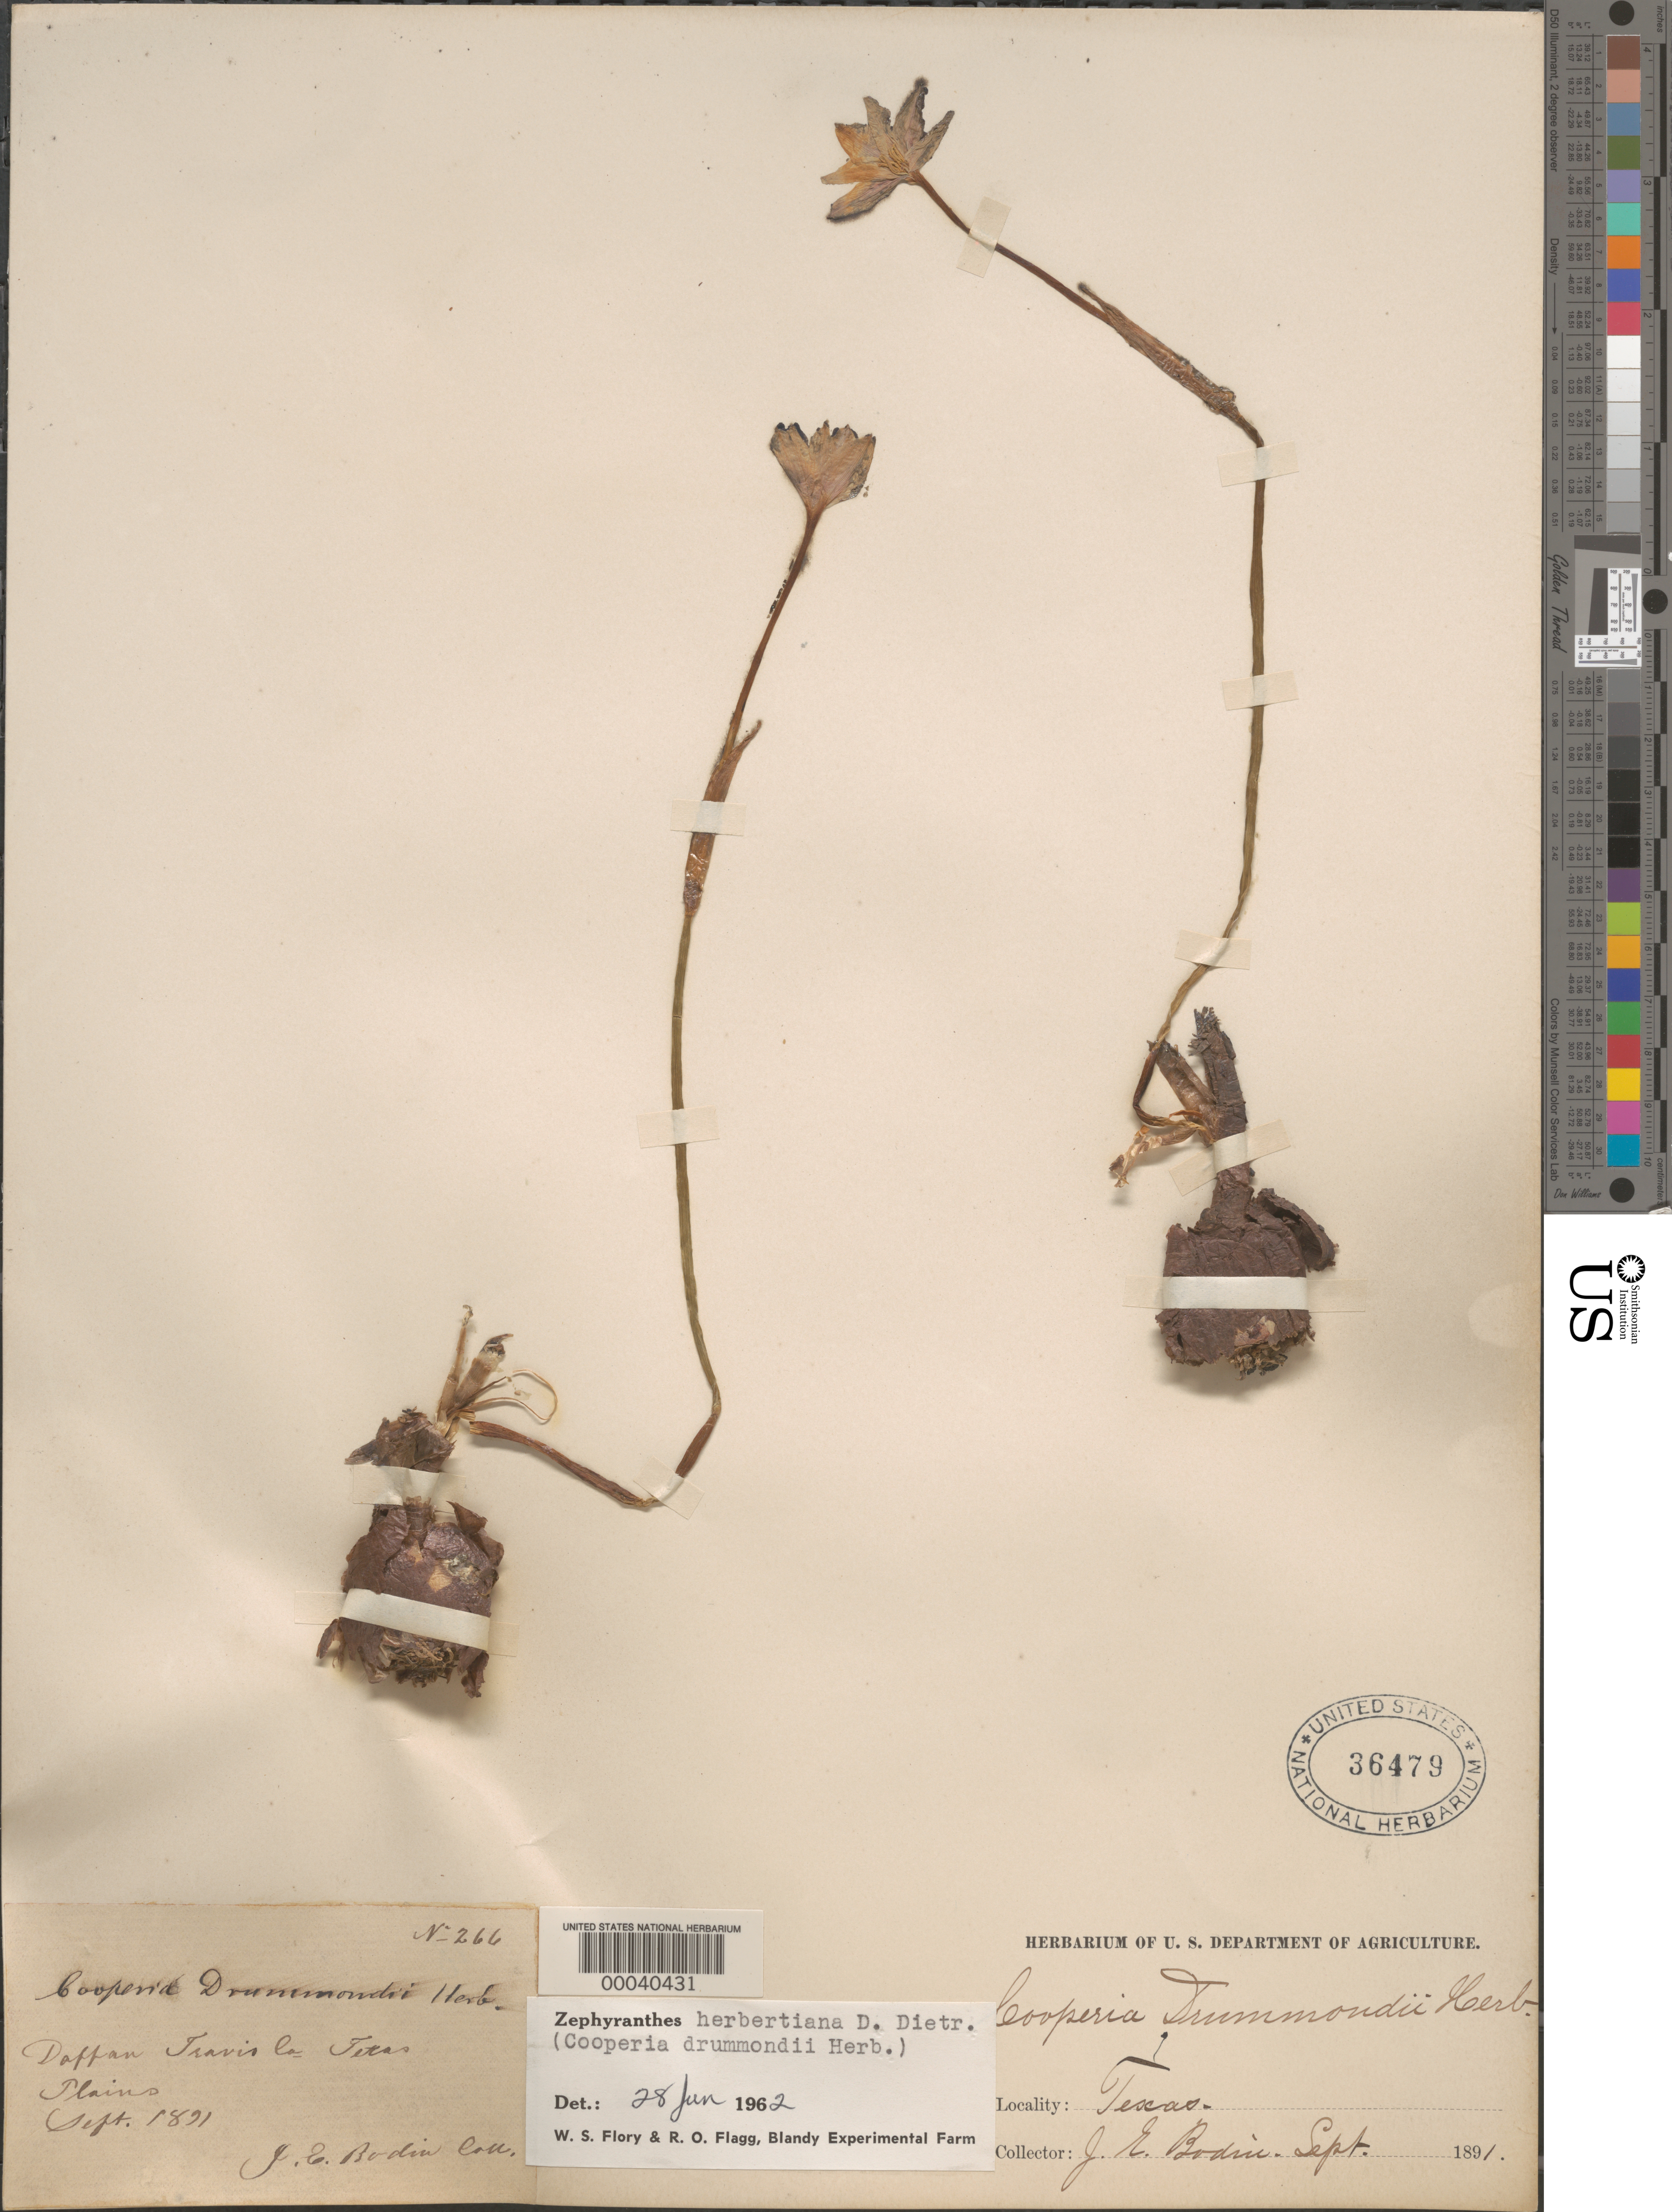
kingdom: Plantae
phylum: Tracheophyta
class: Liliopsida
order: Asparagales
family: Amaryllidaceae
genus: Zephyranthes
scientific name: Zephyranthes herbertiana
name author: D. Dietr.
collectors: J. E. Bodin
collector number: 266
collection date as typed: Sep 1891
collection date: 1891-09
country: United States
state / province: Texas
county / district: Travis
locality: Duffan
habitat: Plains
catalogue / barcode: US 36479